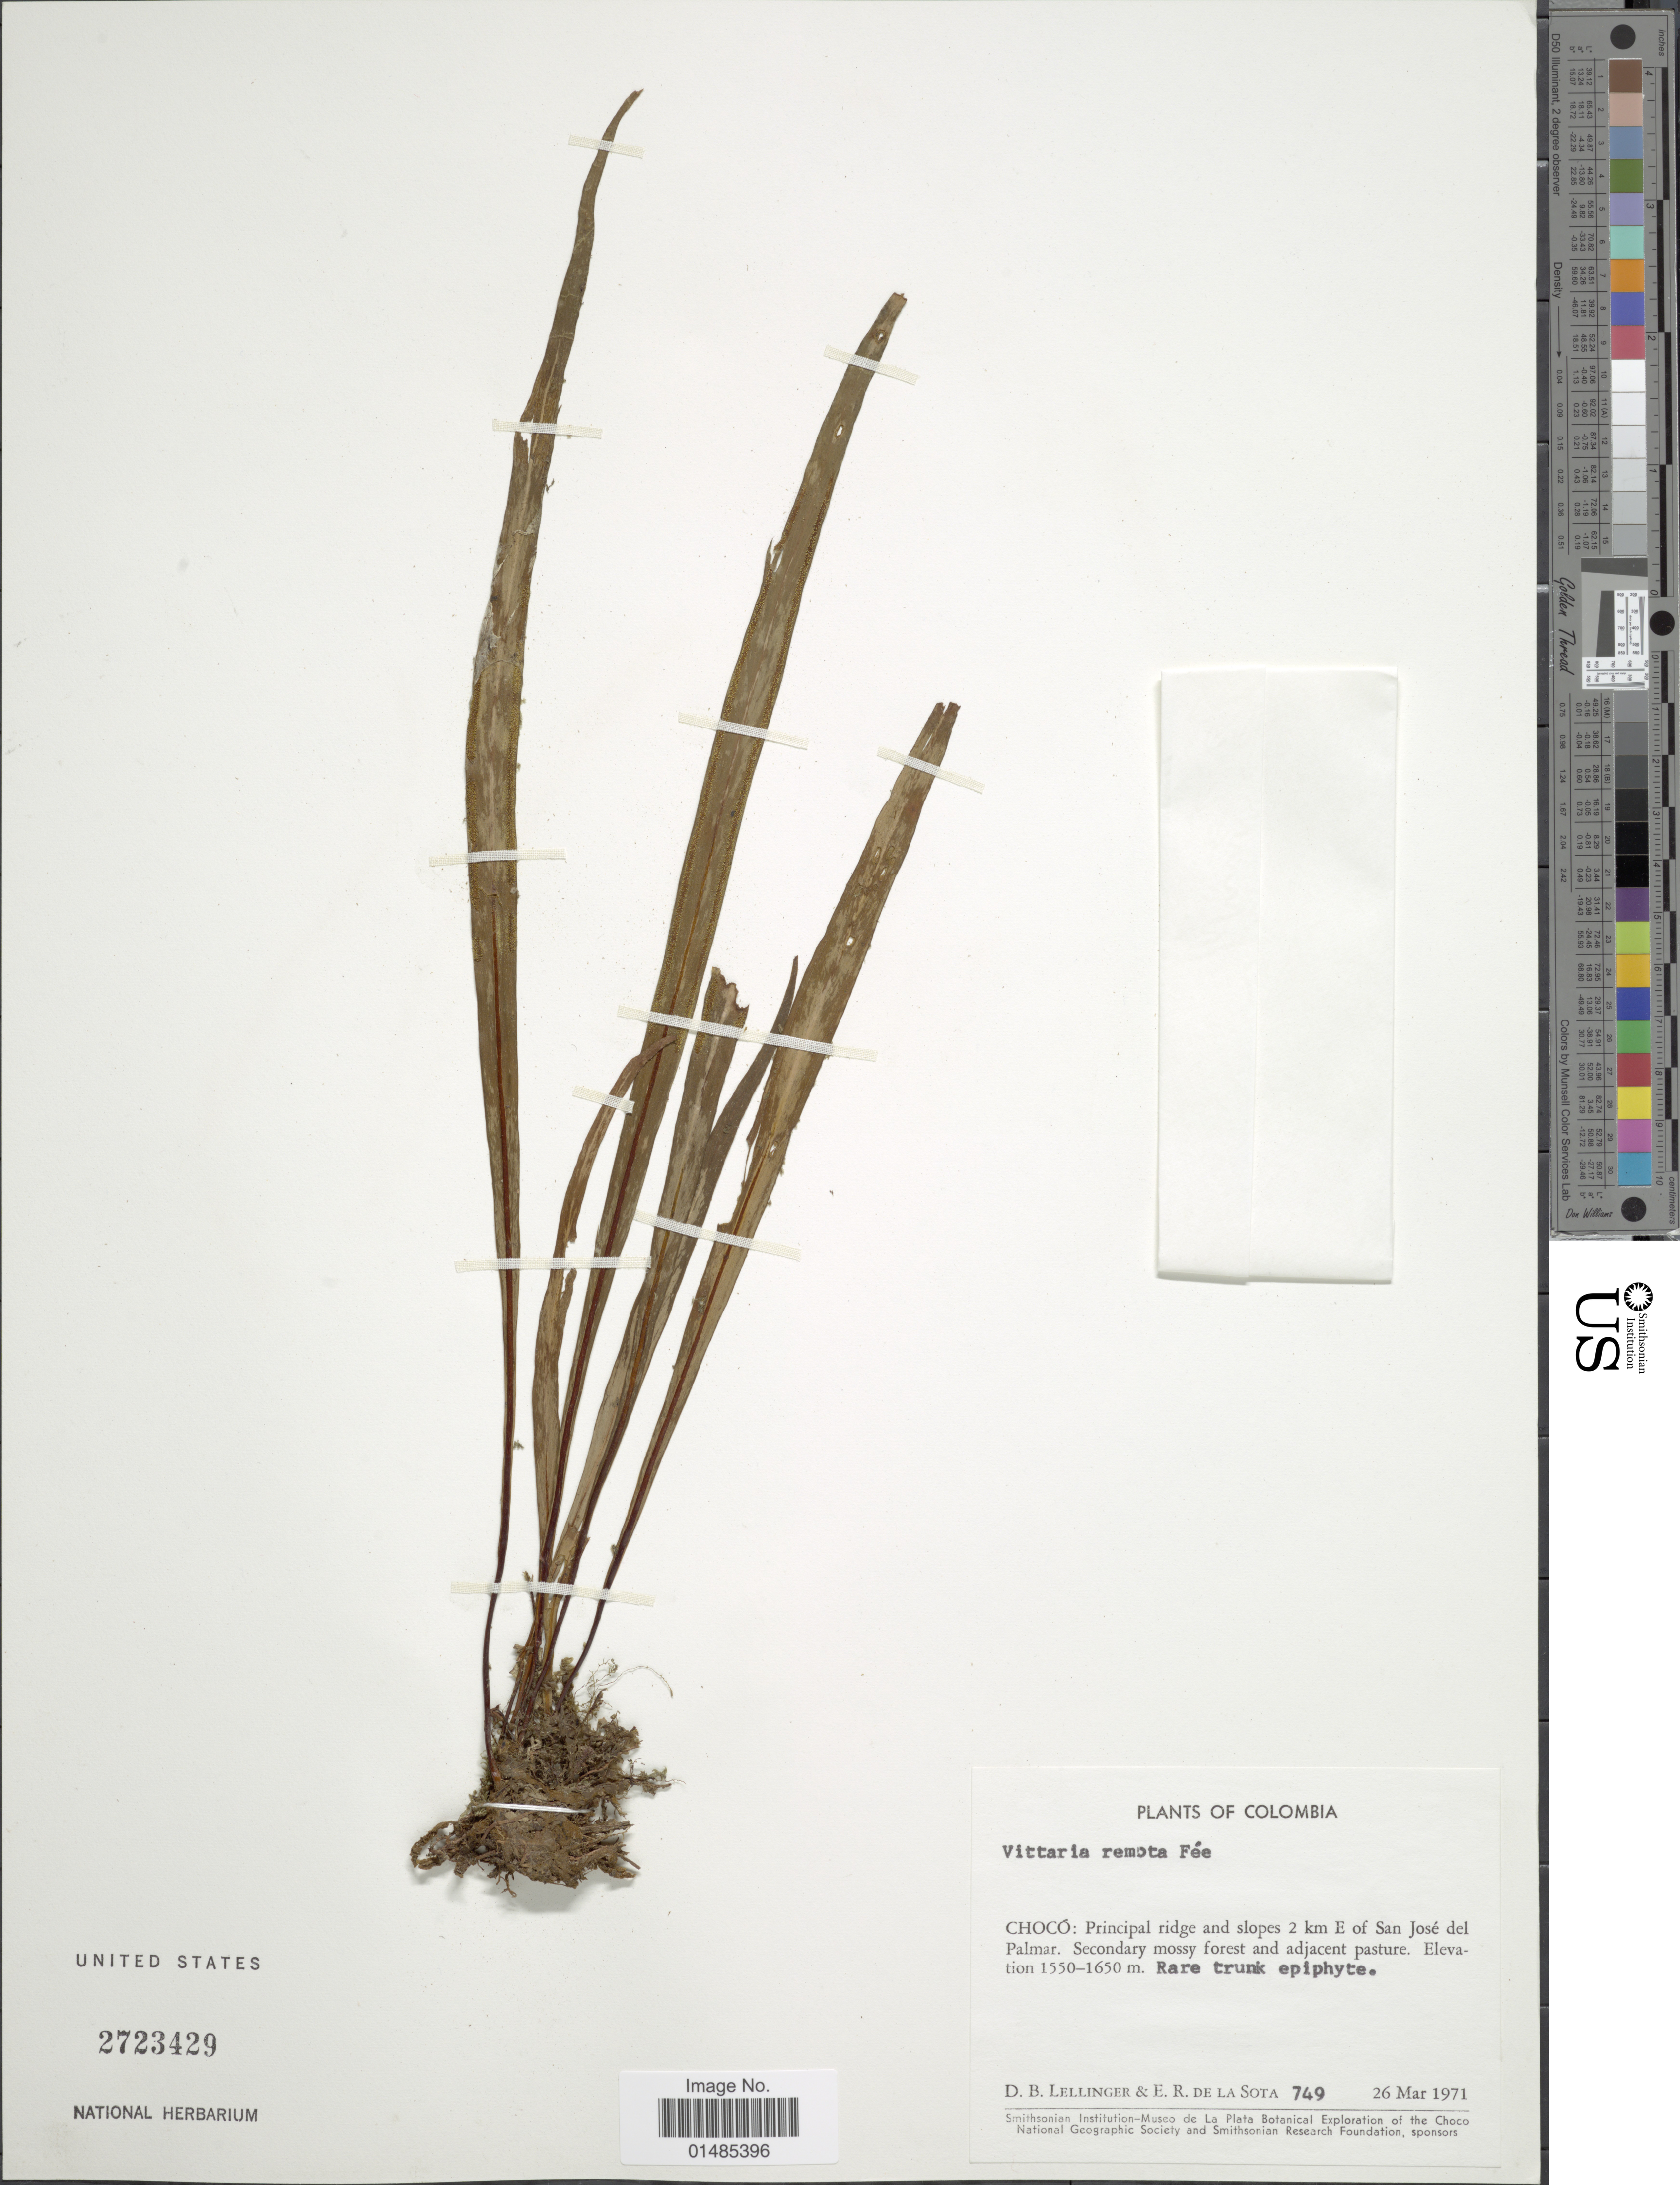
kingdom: Plantae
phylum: Tracheophyta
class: Polypodiopsida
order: Polypodiales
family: Pteridaceae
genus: Radiovittaria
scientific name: Radiovittaria remota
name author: (Fée) E.H. Crane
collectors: D. B. Lellinger & E. R. de la Sota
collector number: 749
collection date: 1971-03-26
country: Colombia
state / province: Chocó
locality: Principal ridge and slopes 2 km E of San José del Palmar.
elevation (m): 1550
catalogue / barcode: US 2723429